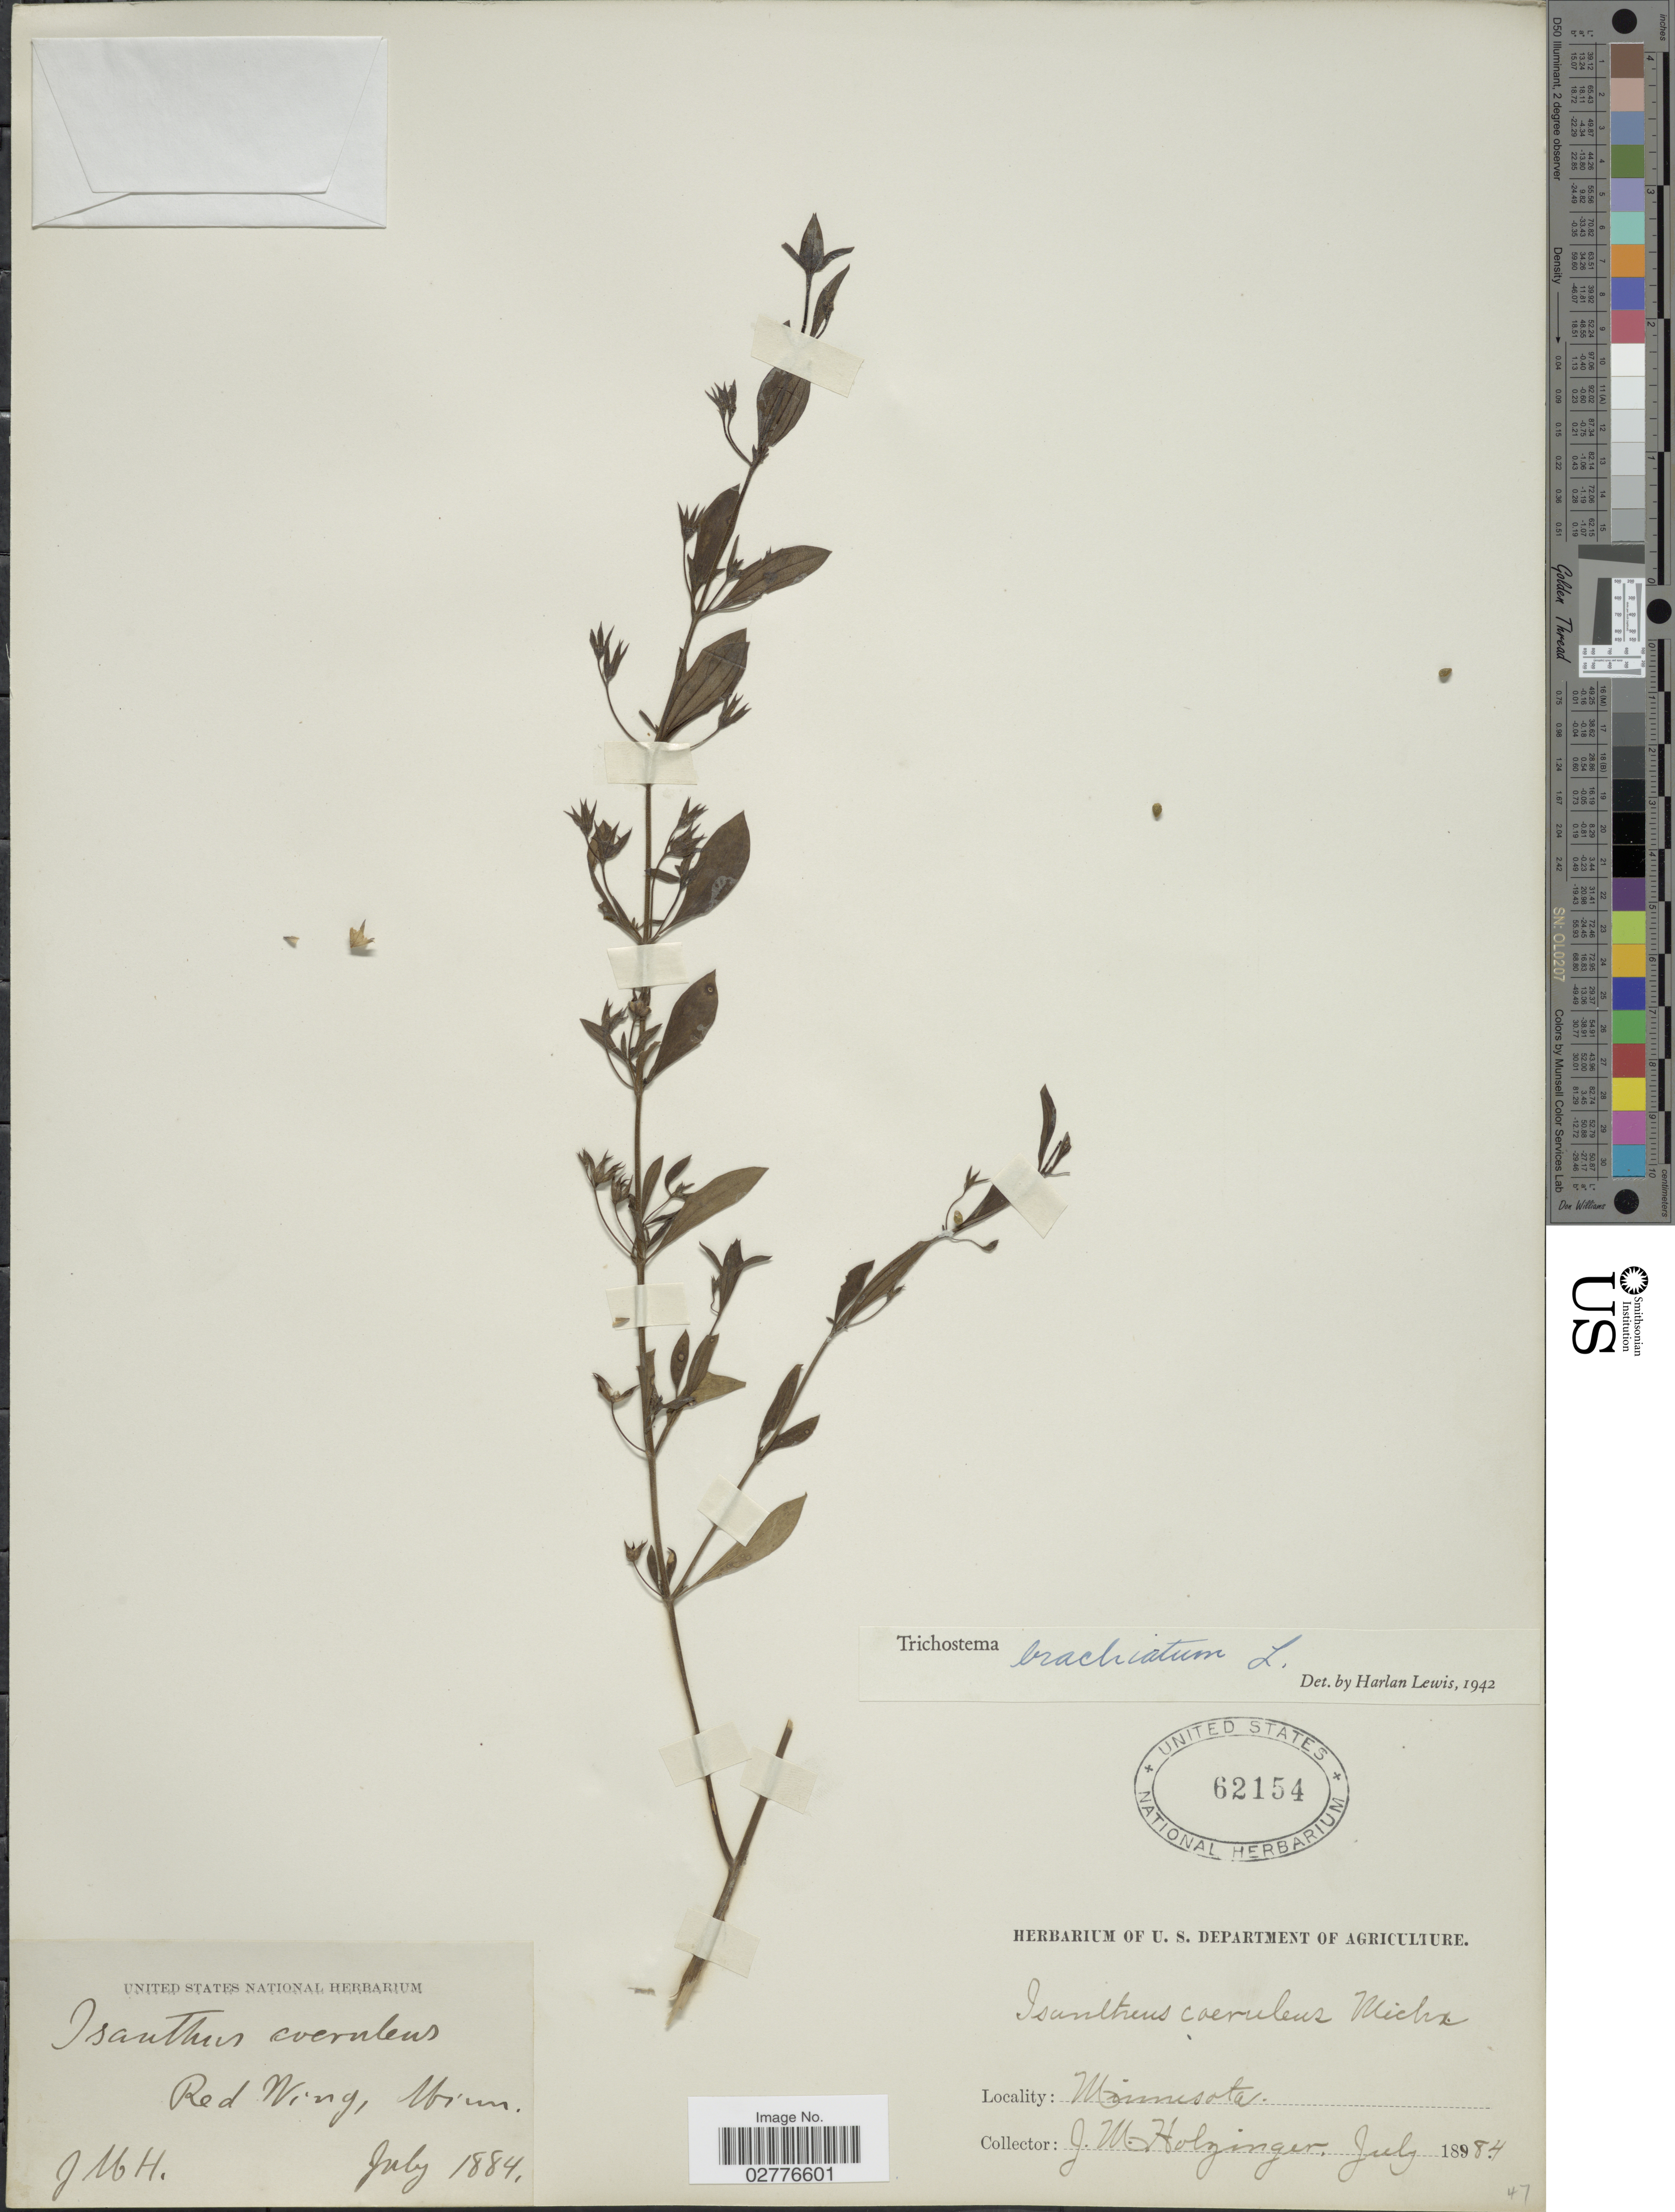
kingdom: Plantae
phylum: Tracheophyta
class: Magnoliopsida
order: Lamiales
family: Lamiaceae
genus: Trichostema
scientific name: Trichostema brachiatum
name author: L.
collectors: J. M. Holzinger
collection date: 1884-08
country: United States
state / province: Minnesota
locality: Red Wing.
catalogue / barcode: US 62154